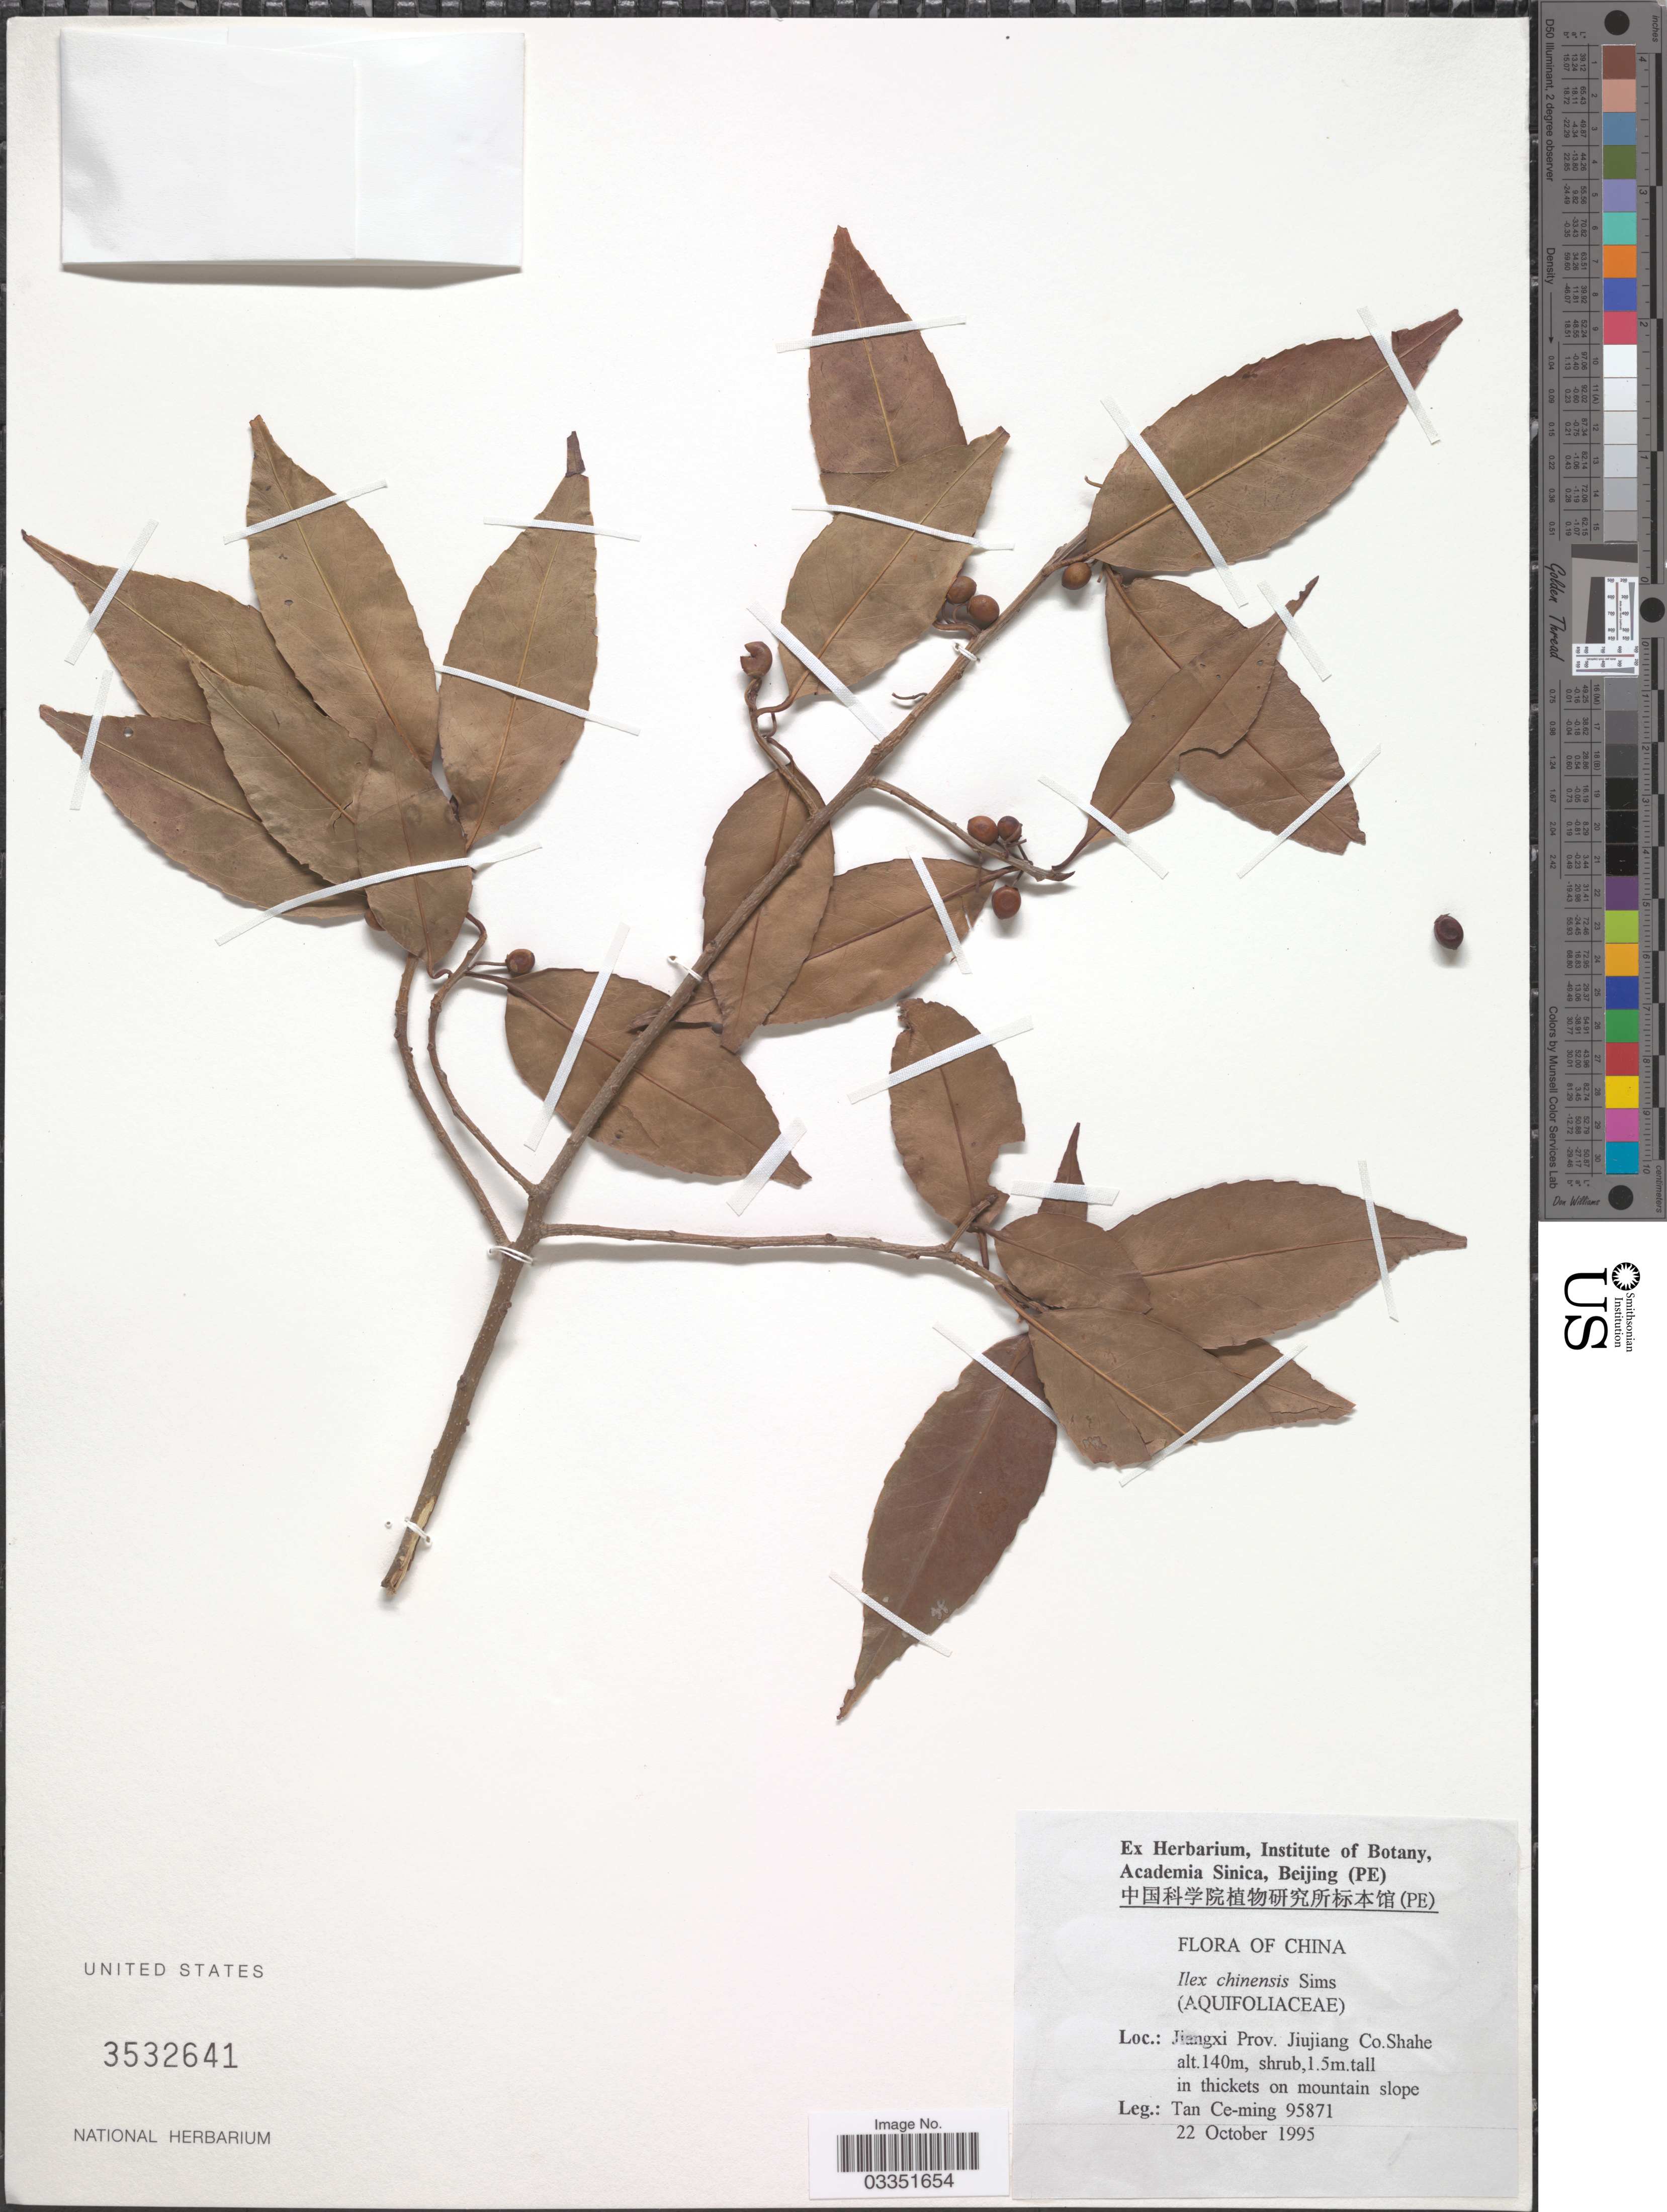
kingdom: Plantae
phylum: Tracheophyta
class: Magnoliopsida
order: Aquifoliales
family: Aquifoliaceae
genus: Ilex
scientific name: Ilex chinensis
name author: Sims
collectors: Tan Ce-Ming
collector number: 95871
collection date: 1995-10-22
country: China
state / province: Jiangxi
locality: Jiangxi Prov. Jiujiang Co. Shahe.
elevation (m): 140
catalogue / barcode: US 3532641